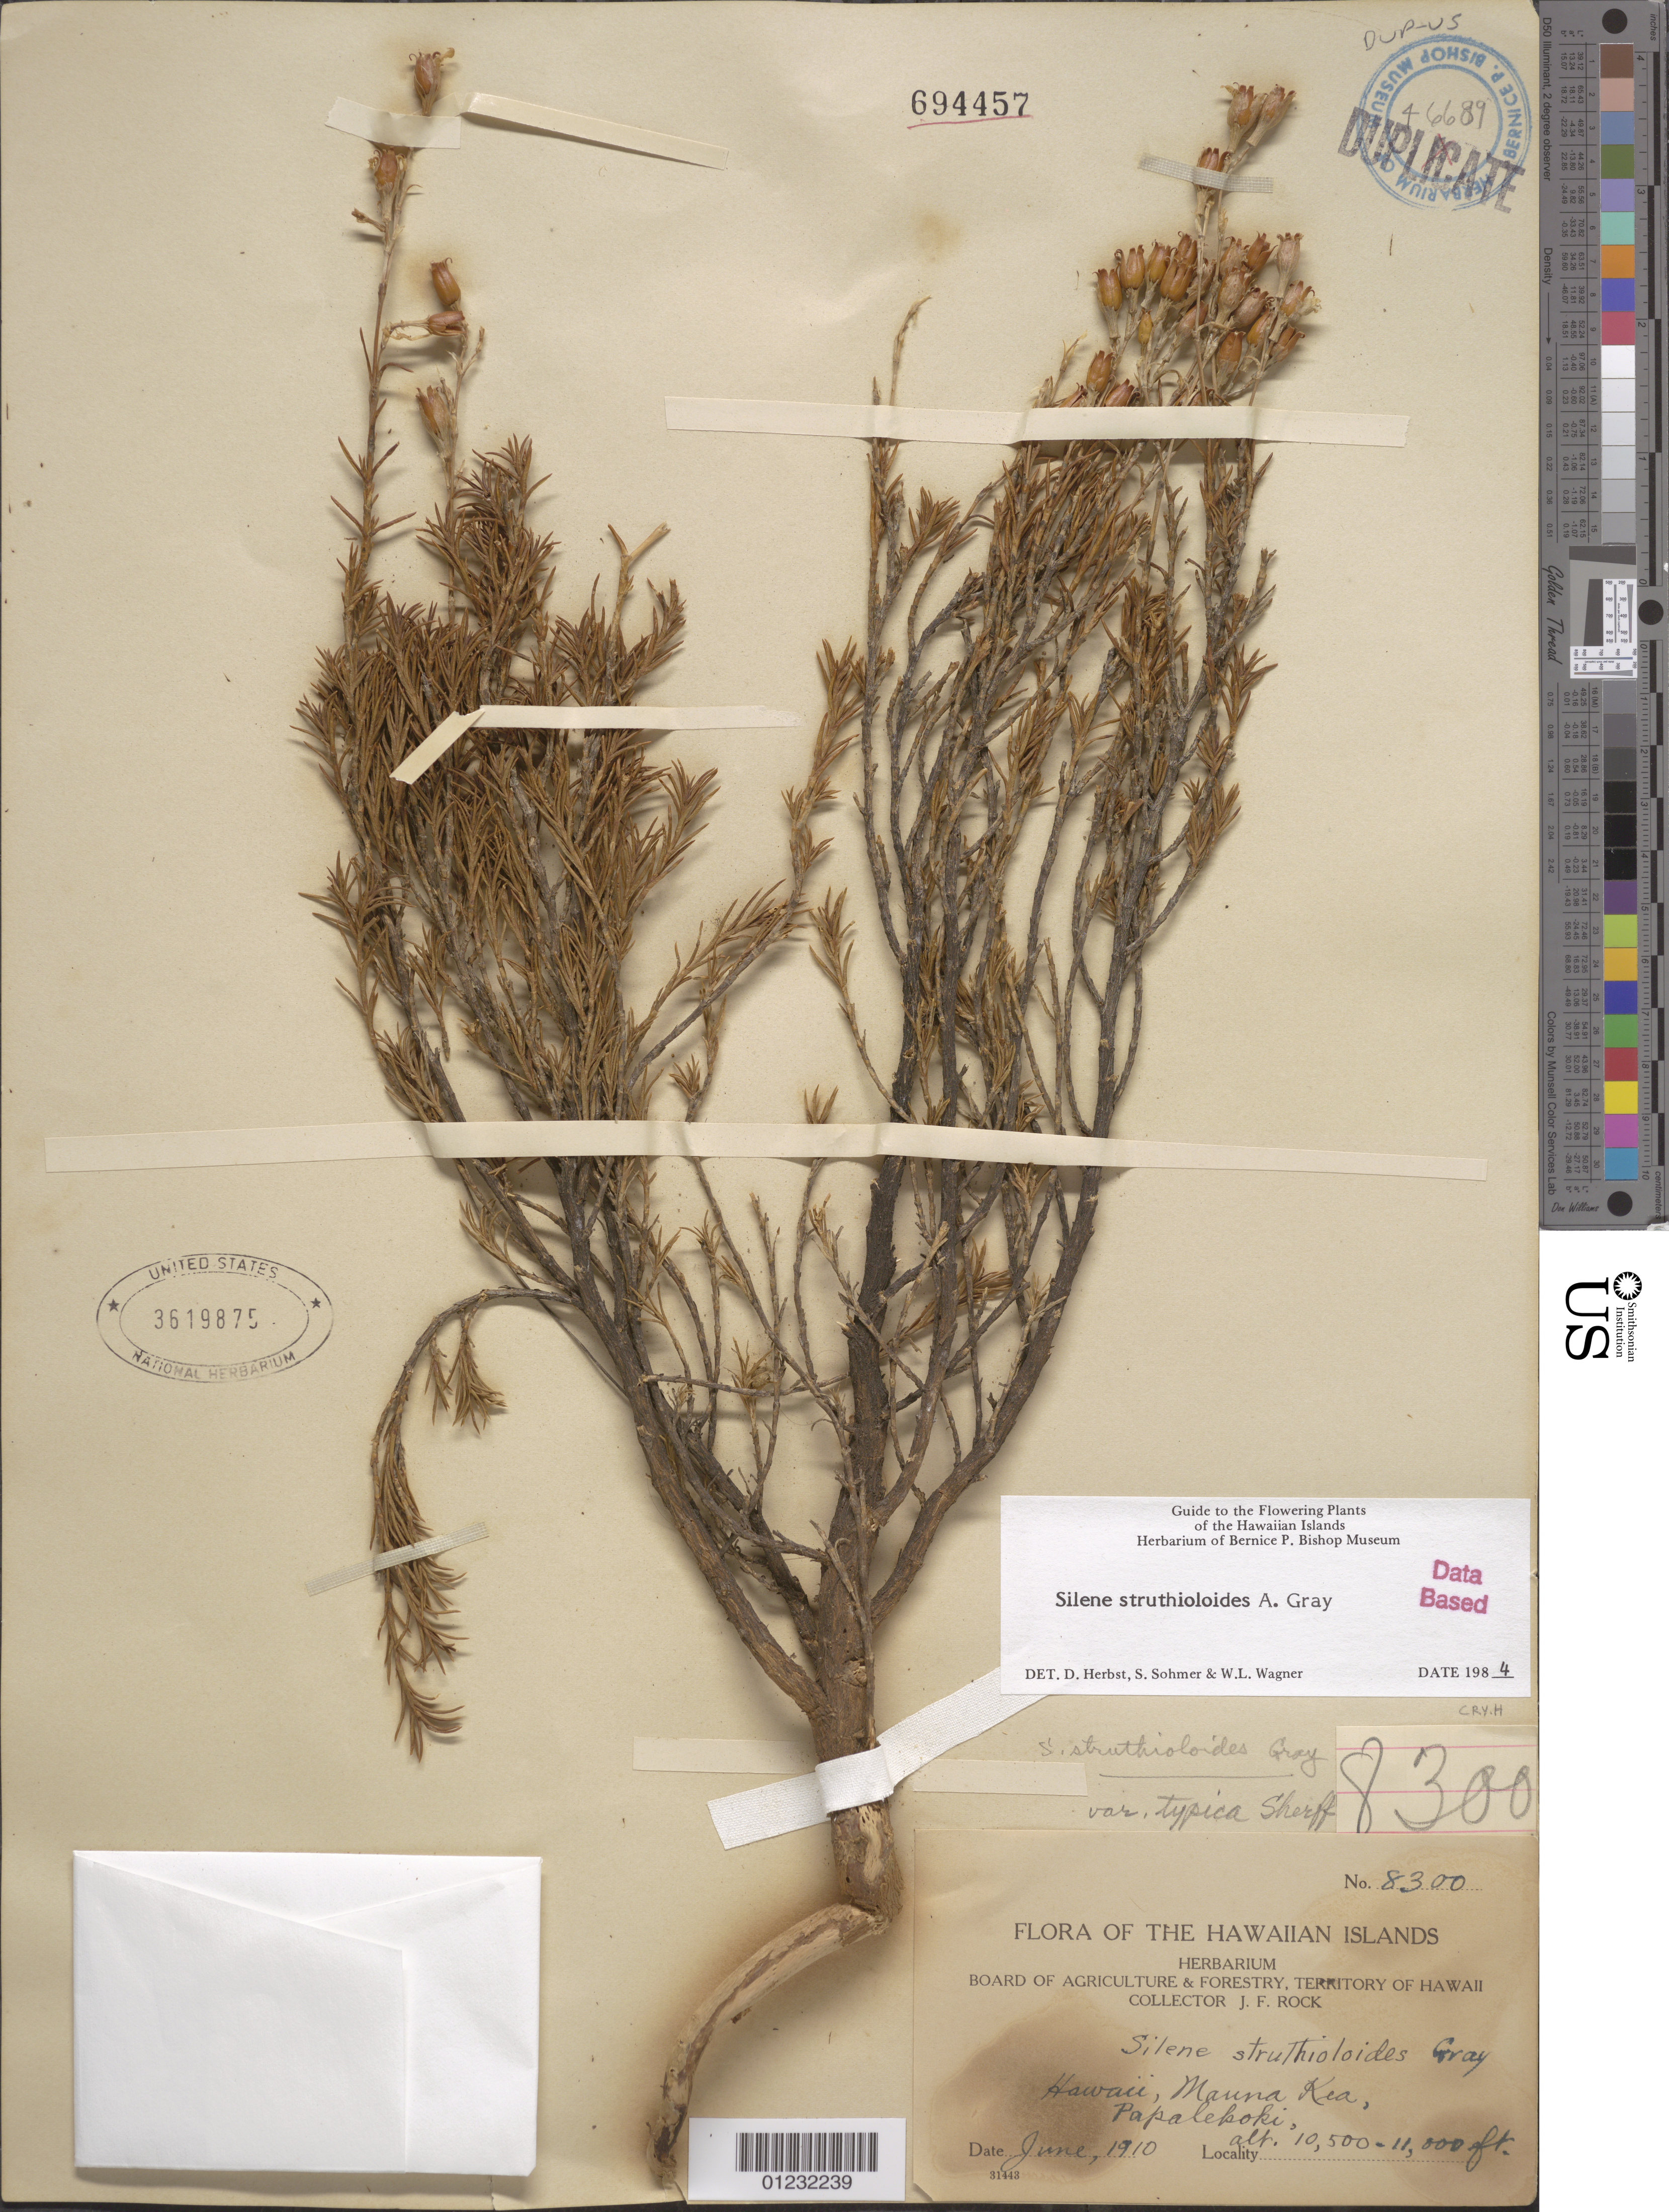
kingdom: Plantae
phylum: Tracheophyta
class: Magnoliopsida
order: Caryophyllales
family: Caryophyllaceae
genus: Silene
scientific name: Silene struthioloides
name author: A. Gray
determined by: Herbst, D. R.; Sohmer, S. H.; Wagner, W. L.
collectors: J. F. Rock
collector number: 8300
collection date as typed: Jun 1910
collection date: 1910-06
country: United States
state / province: Hawaii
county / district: Hawaii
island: Hawaii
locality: Mauna Kea, Papalepoki.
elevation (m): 3200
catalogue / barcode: US 3619875